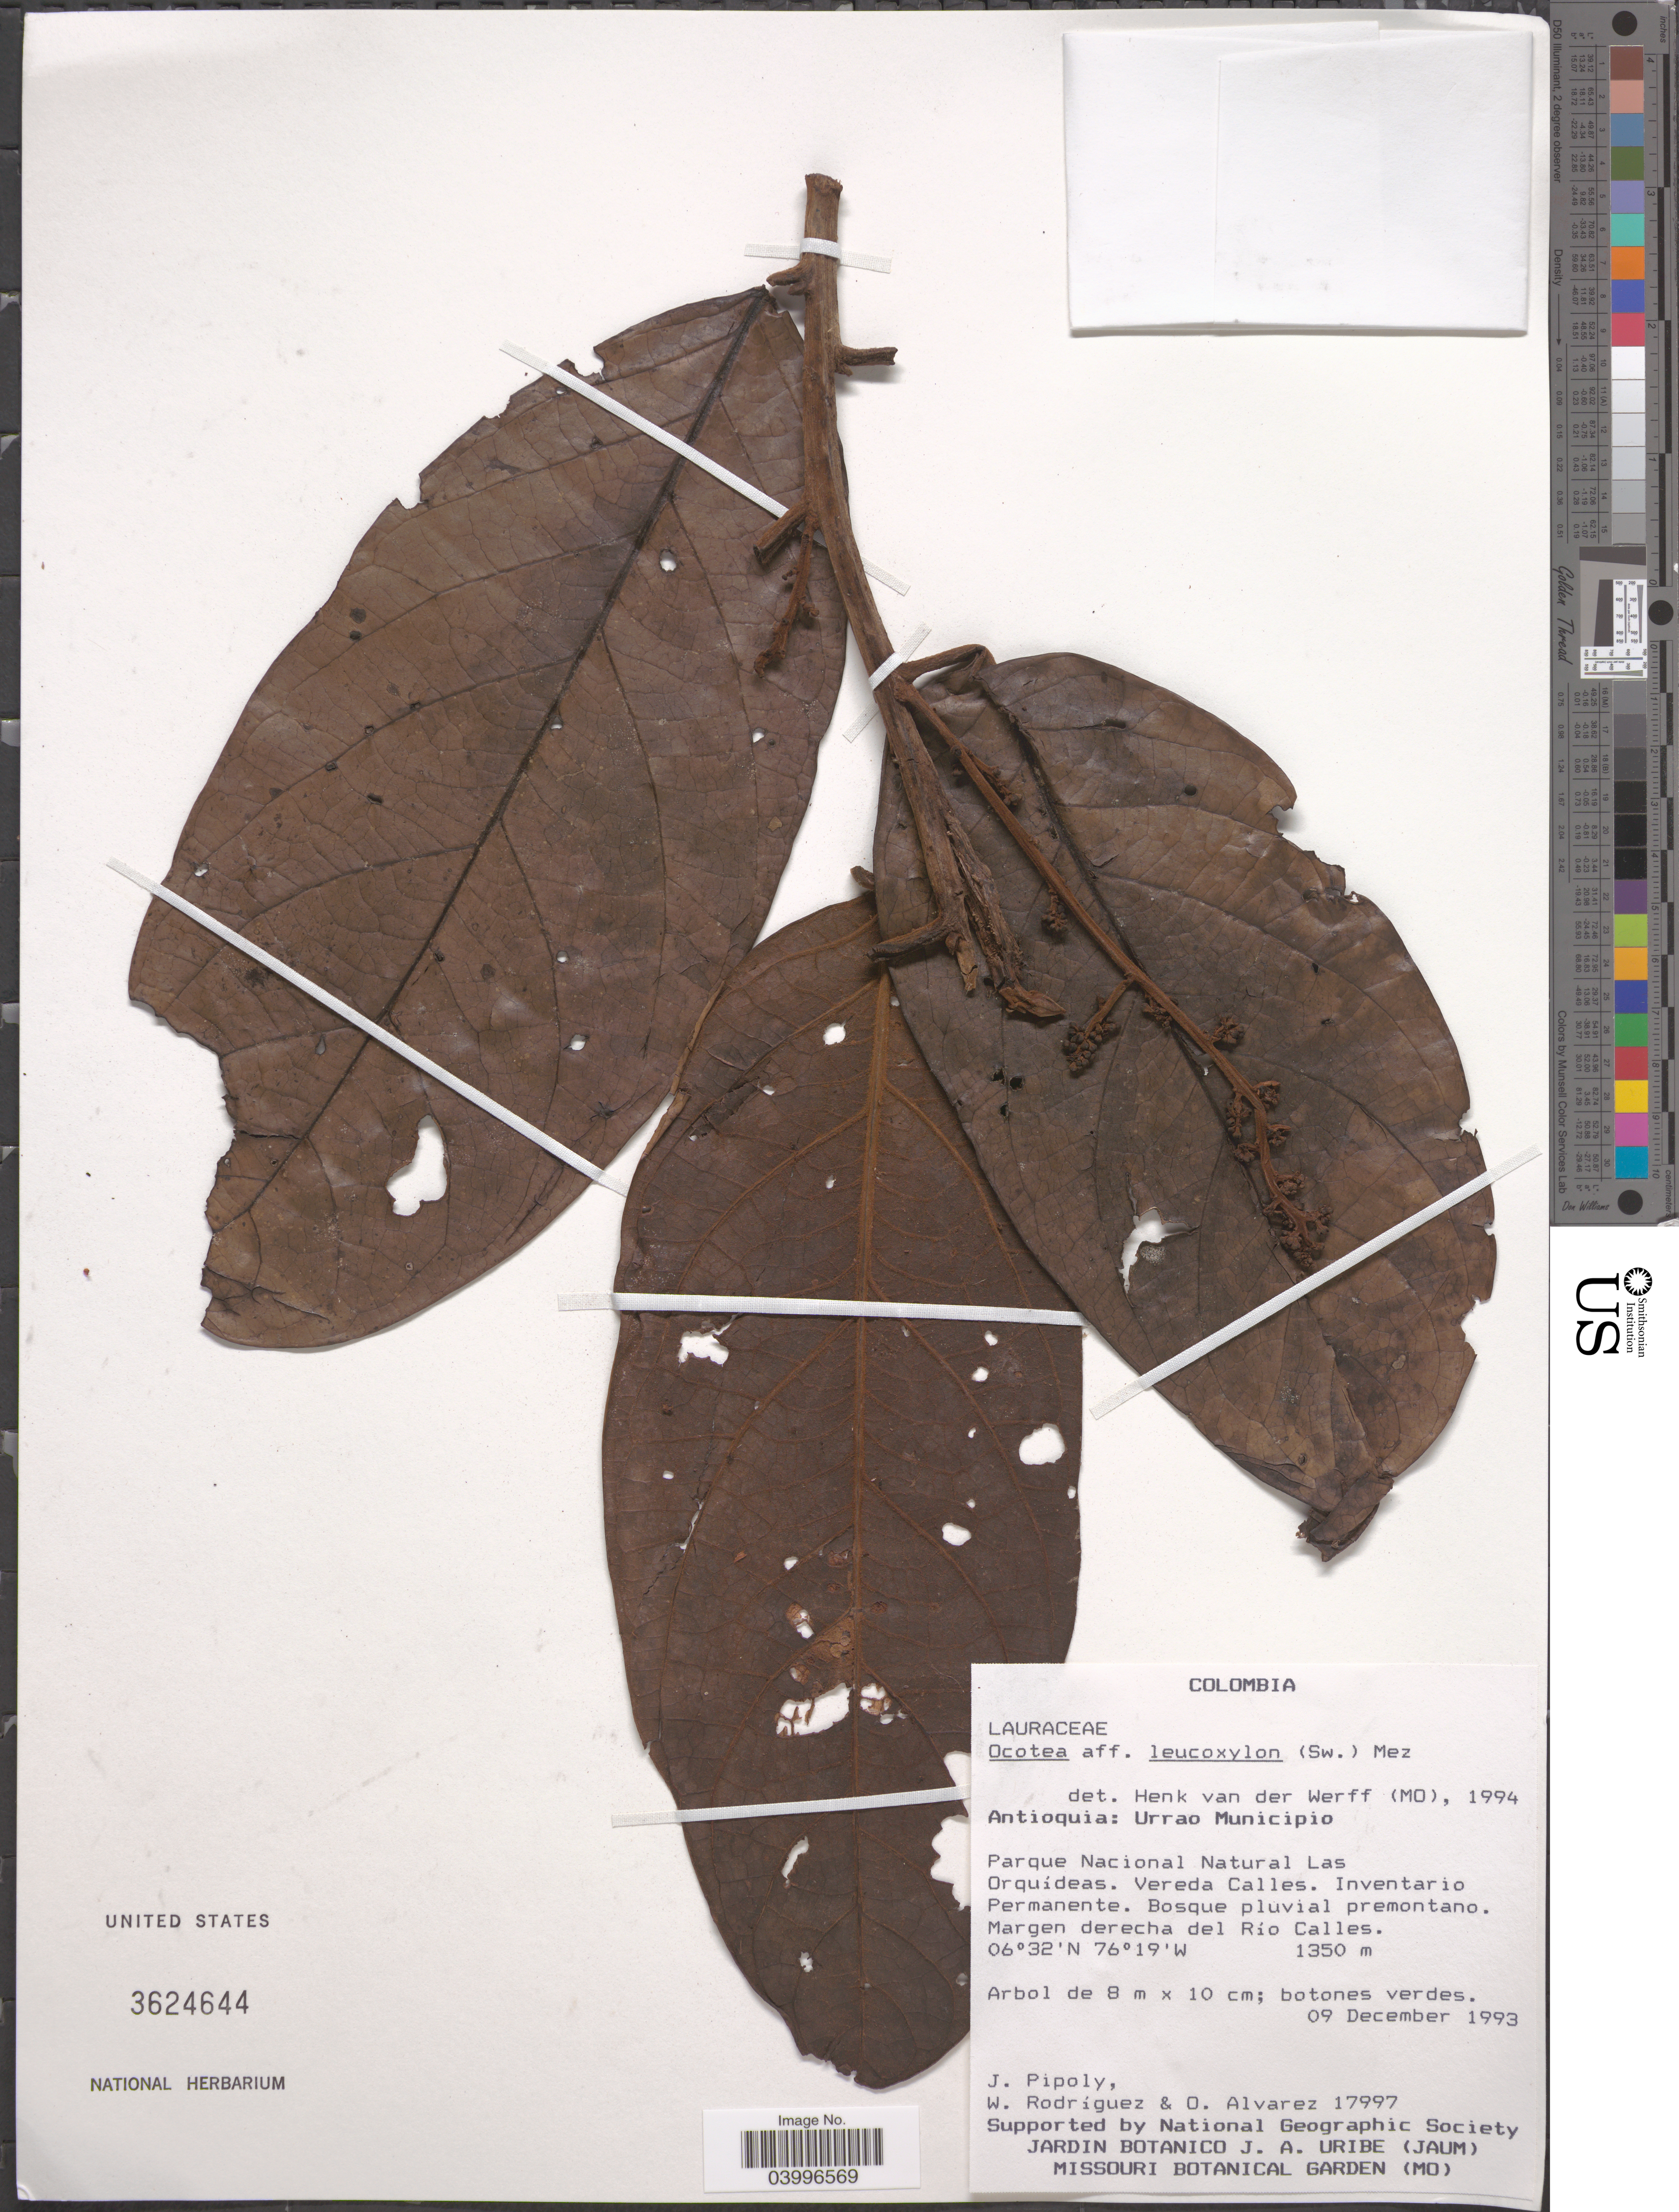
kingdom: Plantae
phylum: Tracheophyta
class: Magnoliopsida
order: Laurales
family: Lauraceae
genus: Ocotea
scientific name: Ocotea leucoxylon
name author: (Sw.) Laness.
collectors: J. J. Pipoly, W. Rodriguez & O. Alvarez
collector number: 17997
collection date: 1993-12-09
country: Colombia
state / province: Antioquia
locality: Urrao Municipio. Parque Nacional Naturales Las Orquídeas. Vereda Calles. Inventario Permanente. Margen derecha del Río Calles.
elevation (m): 1350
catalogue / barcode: US 3624644